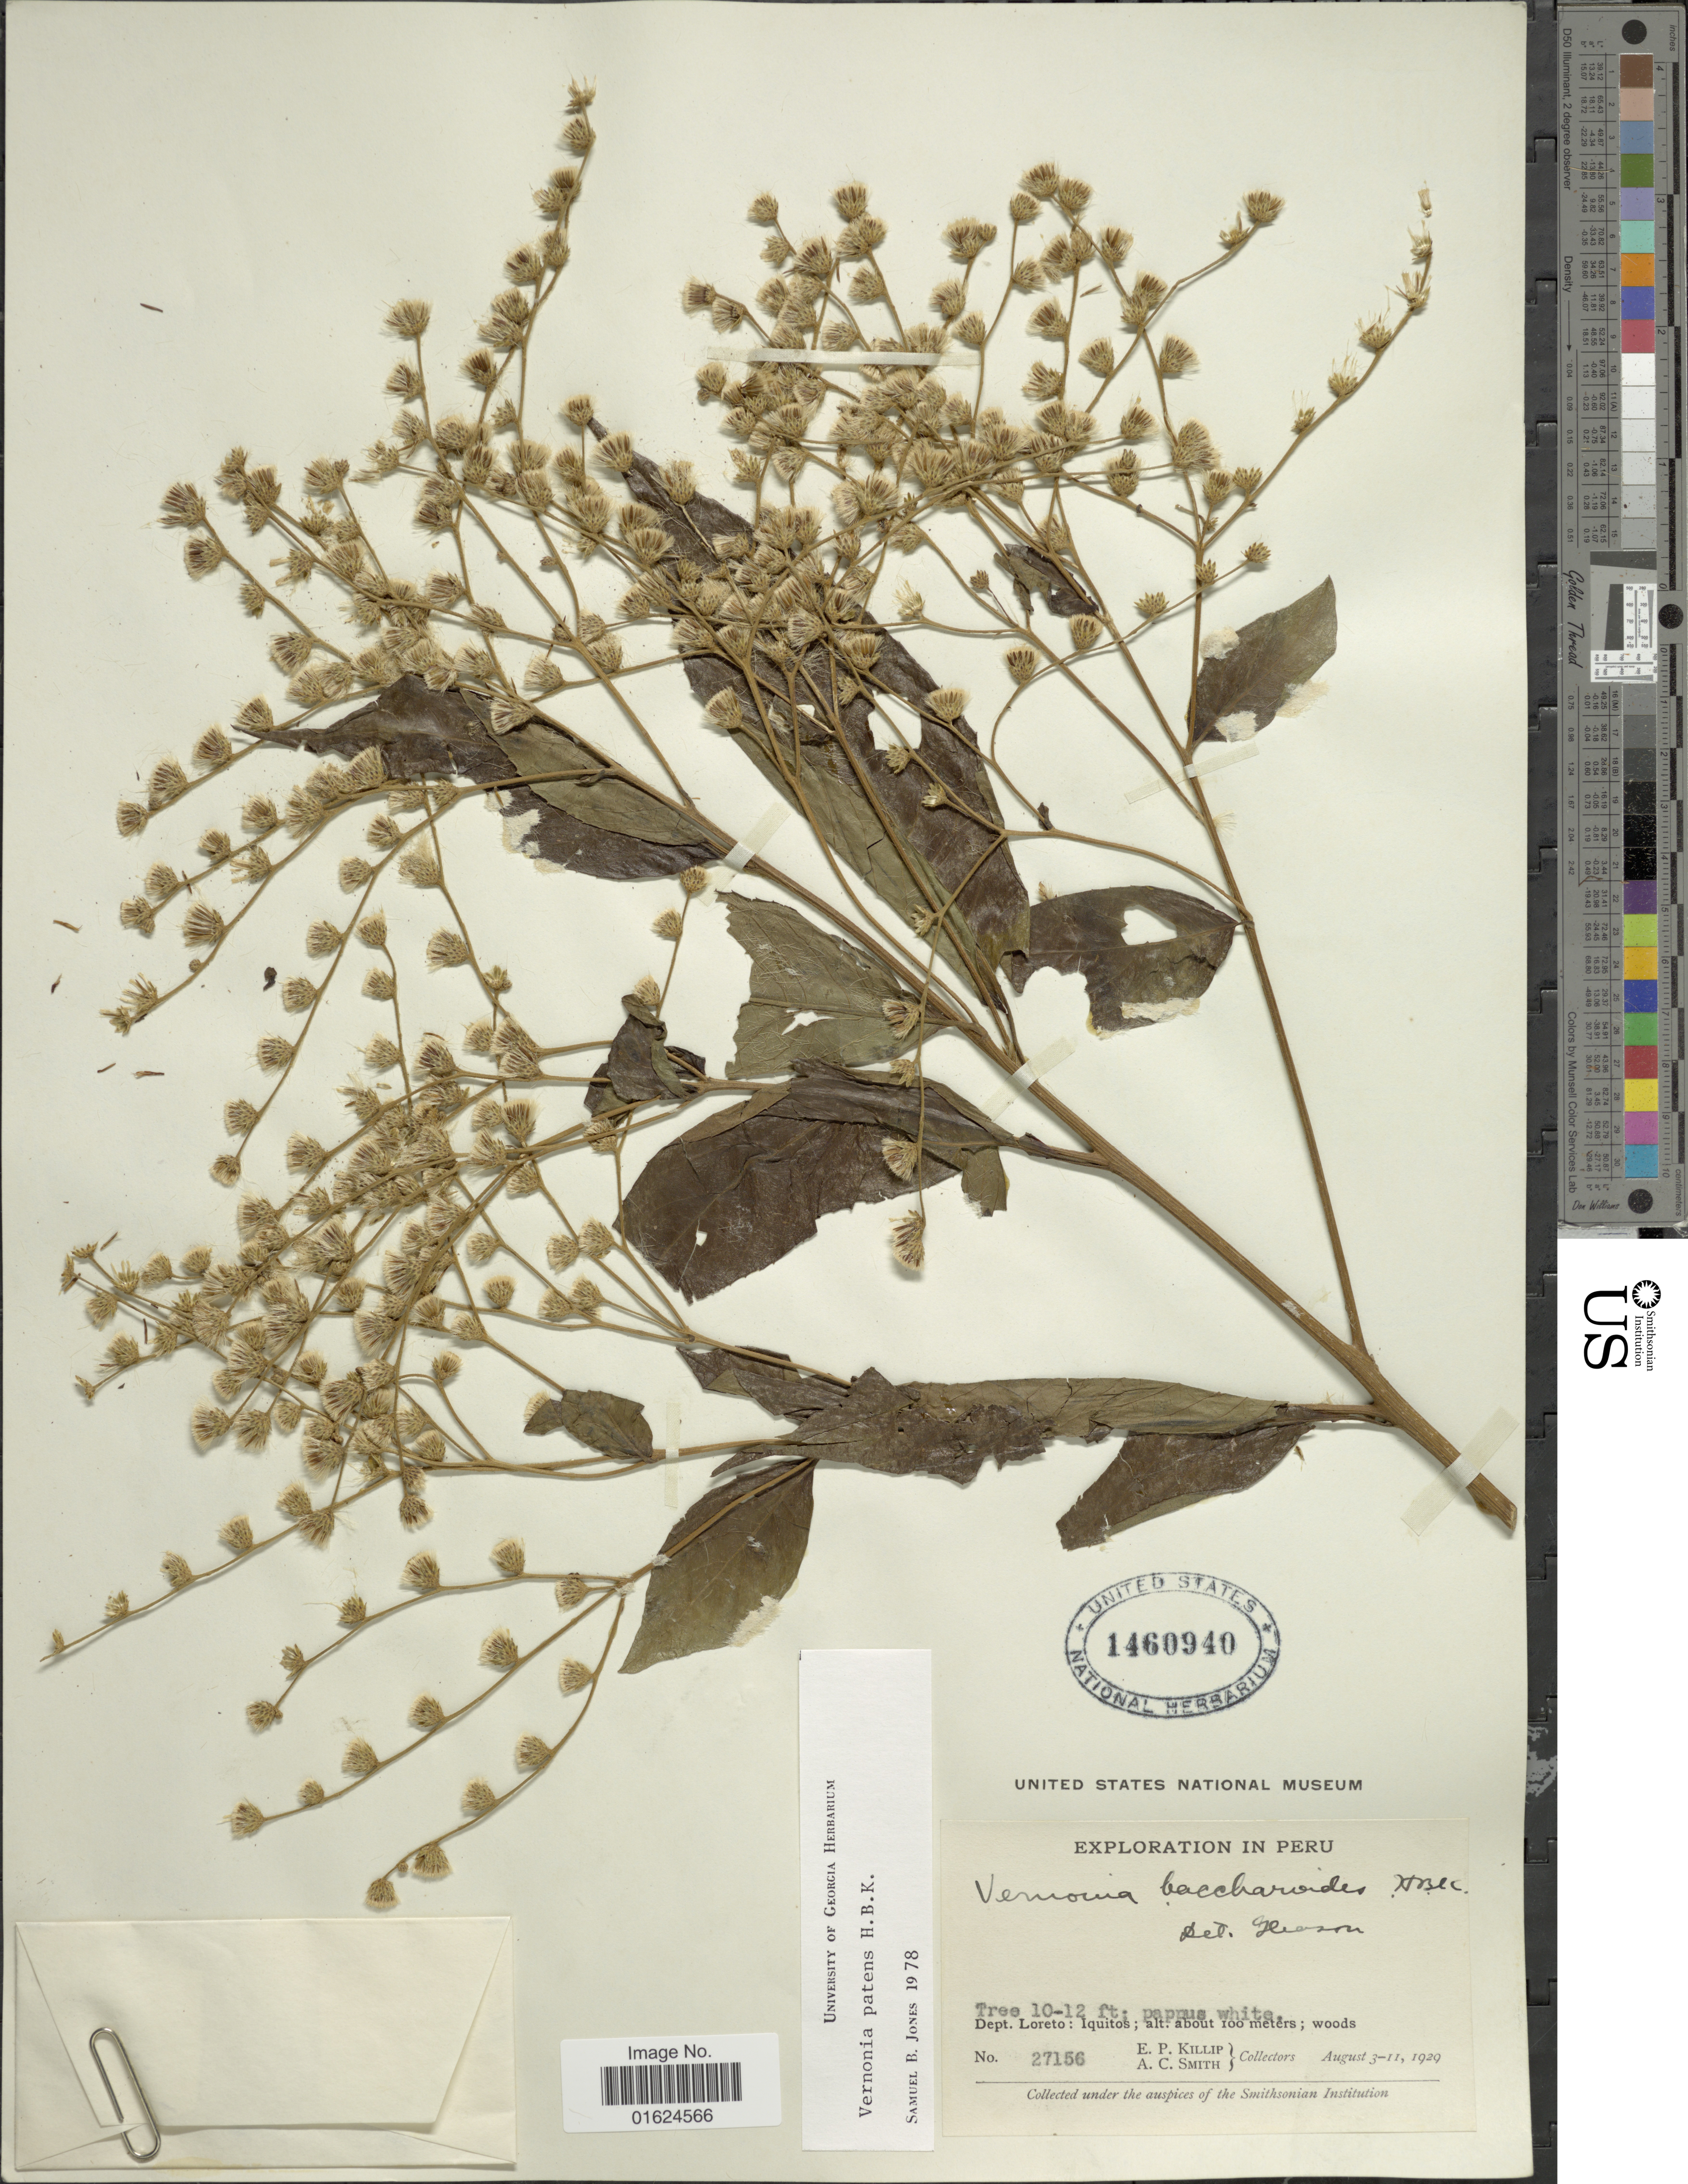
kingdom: Plantae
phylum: Tracheophyta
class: Magnoliopsida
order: Asterales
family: Asteraceae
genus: Vernonanthura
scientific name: Vernonanthura patens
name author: (Kunth) H. Rob.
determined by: Renon, Polla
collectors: E. P. Killip & A. C. Smith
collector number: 27156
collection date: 1929-08-03/1929-08-11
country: Peru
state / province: Loreto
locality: Dept. Loreto: Iquitos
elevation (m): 100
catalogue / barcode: US 160940